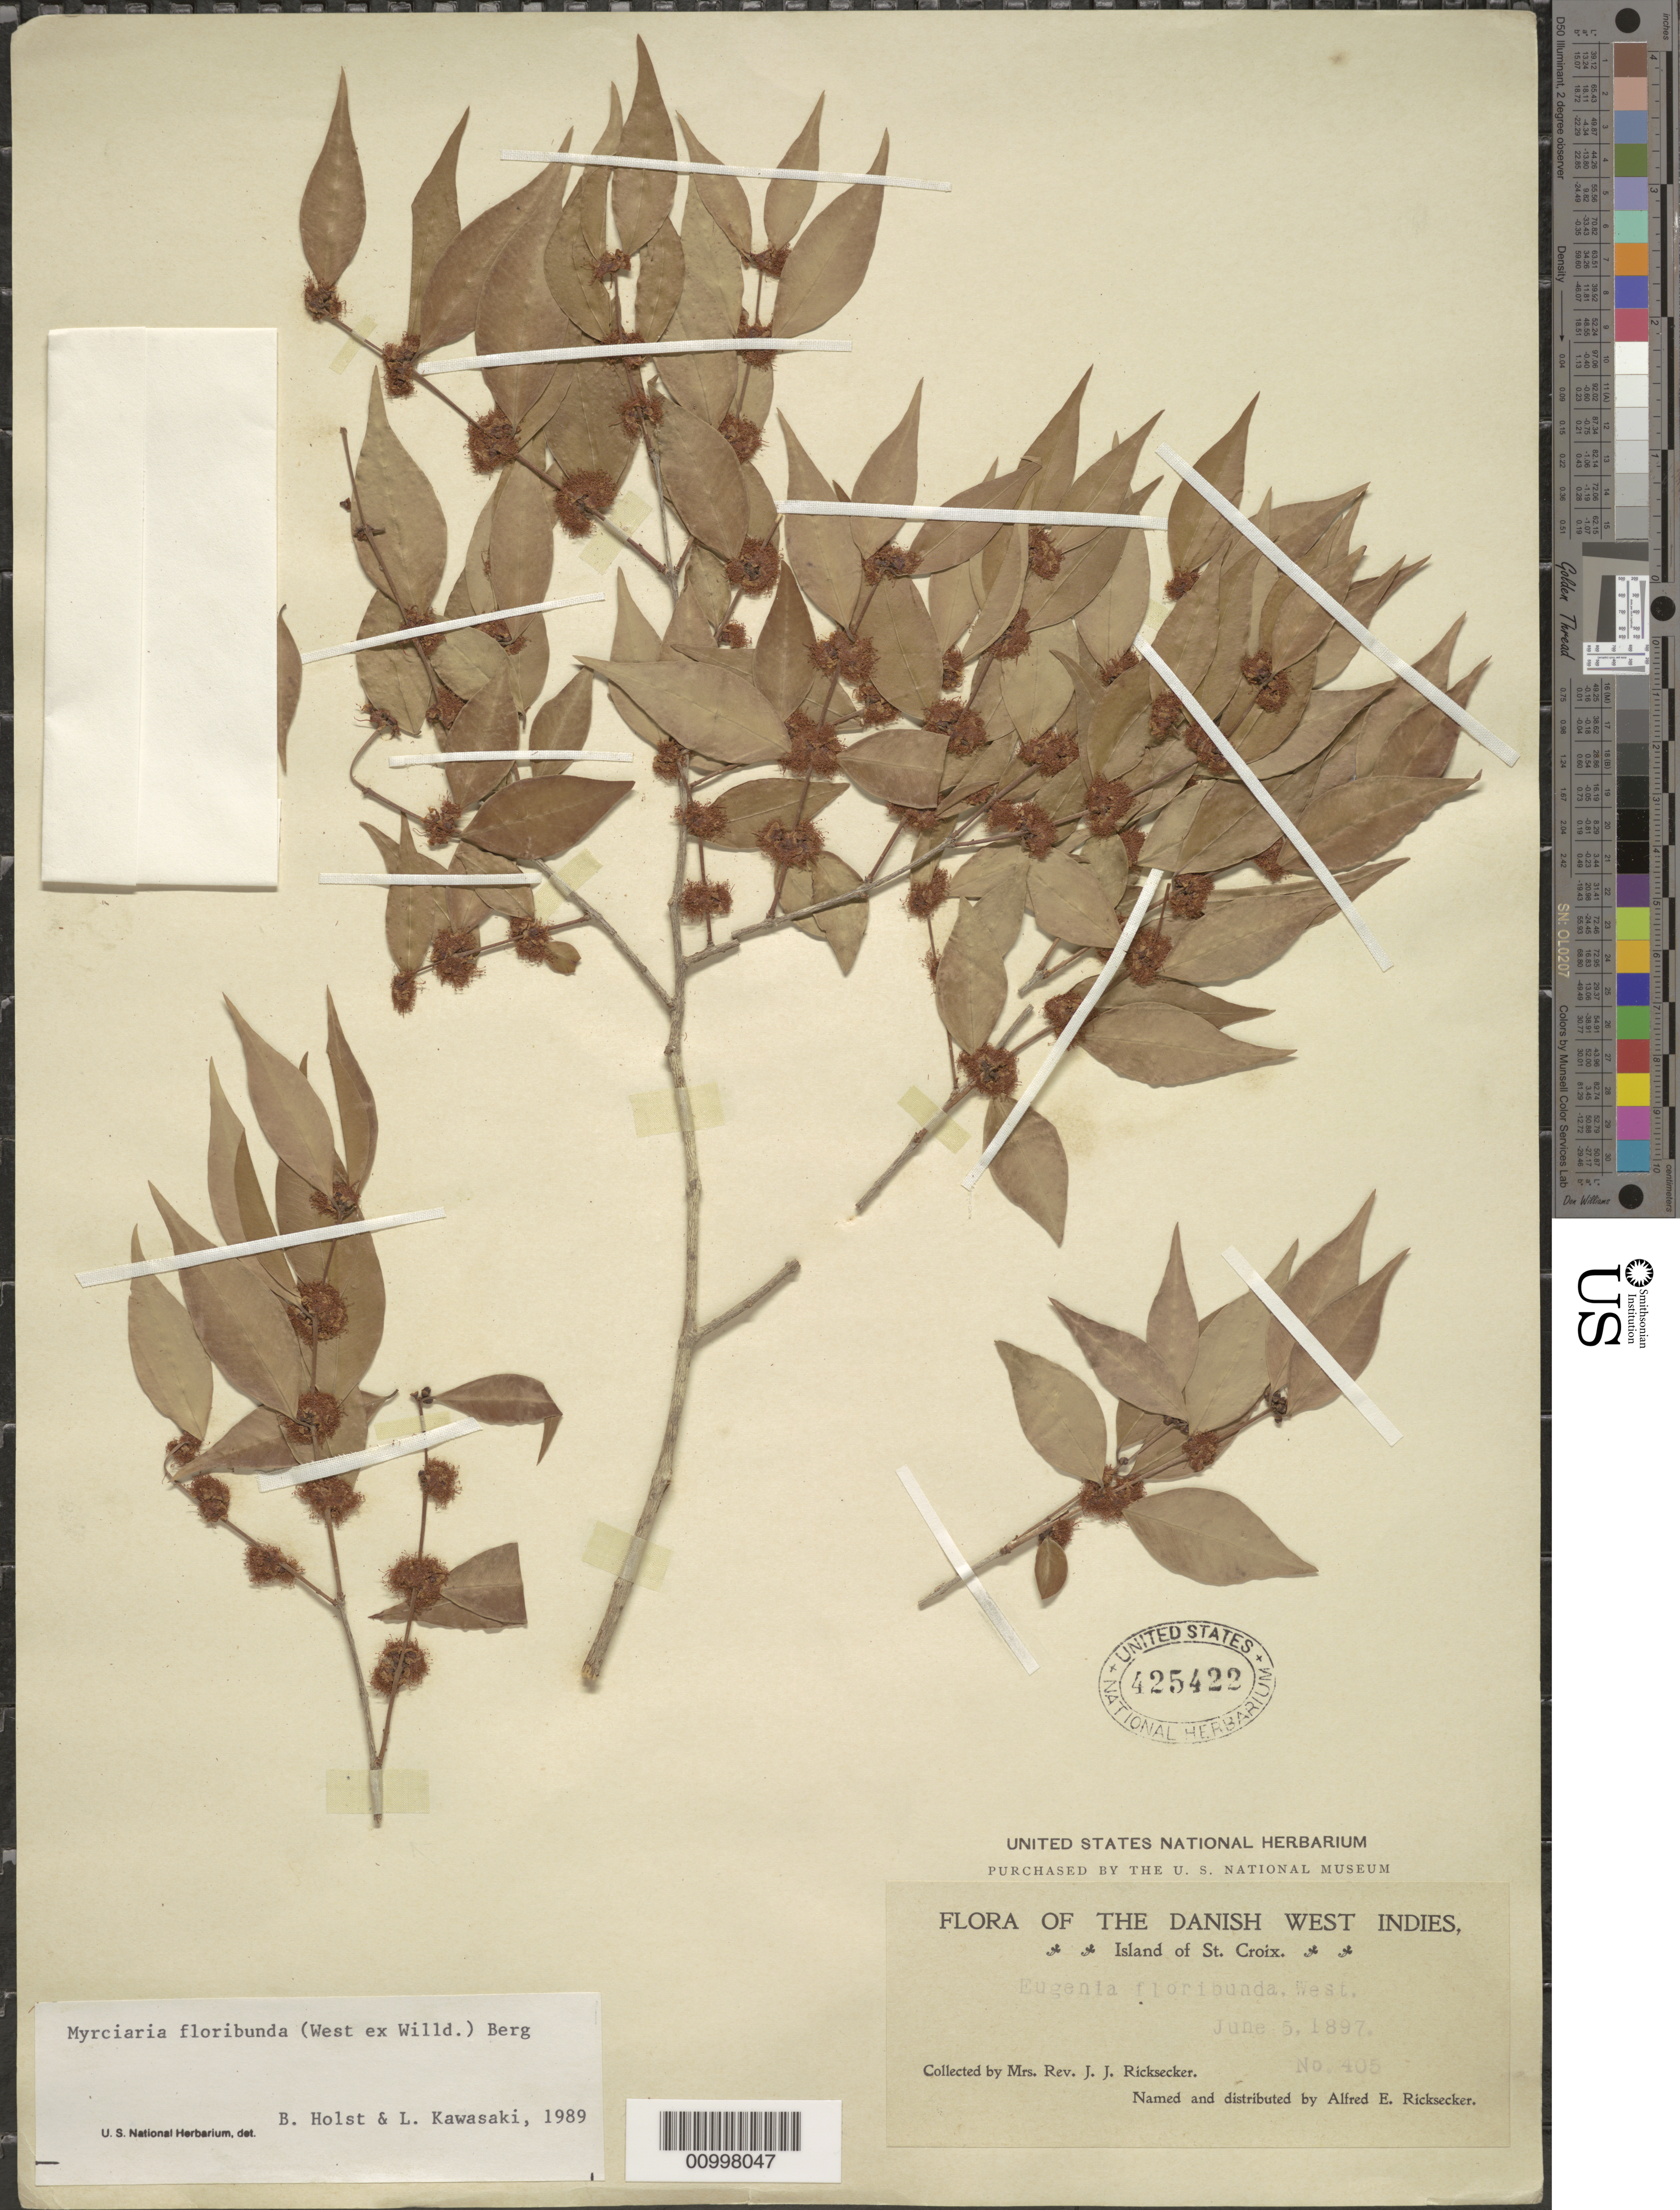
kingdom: Plantae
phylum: Tracheophyta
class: Magnoliopsida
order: Myrtales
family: Myrtaceae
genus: Myrciaria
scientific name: Myrciaria floribunda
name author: (H. West ex Willd.) O. Berg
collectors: Mrs. J. J. Ricksecker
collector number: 405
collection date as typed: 05 Jun 1897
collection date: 1897-06-05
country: U.S. Virgin Islands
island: St. Croix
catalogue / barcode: US 425422